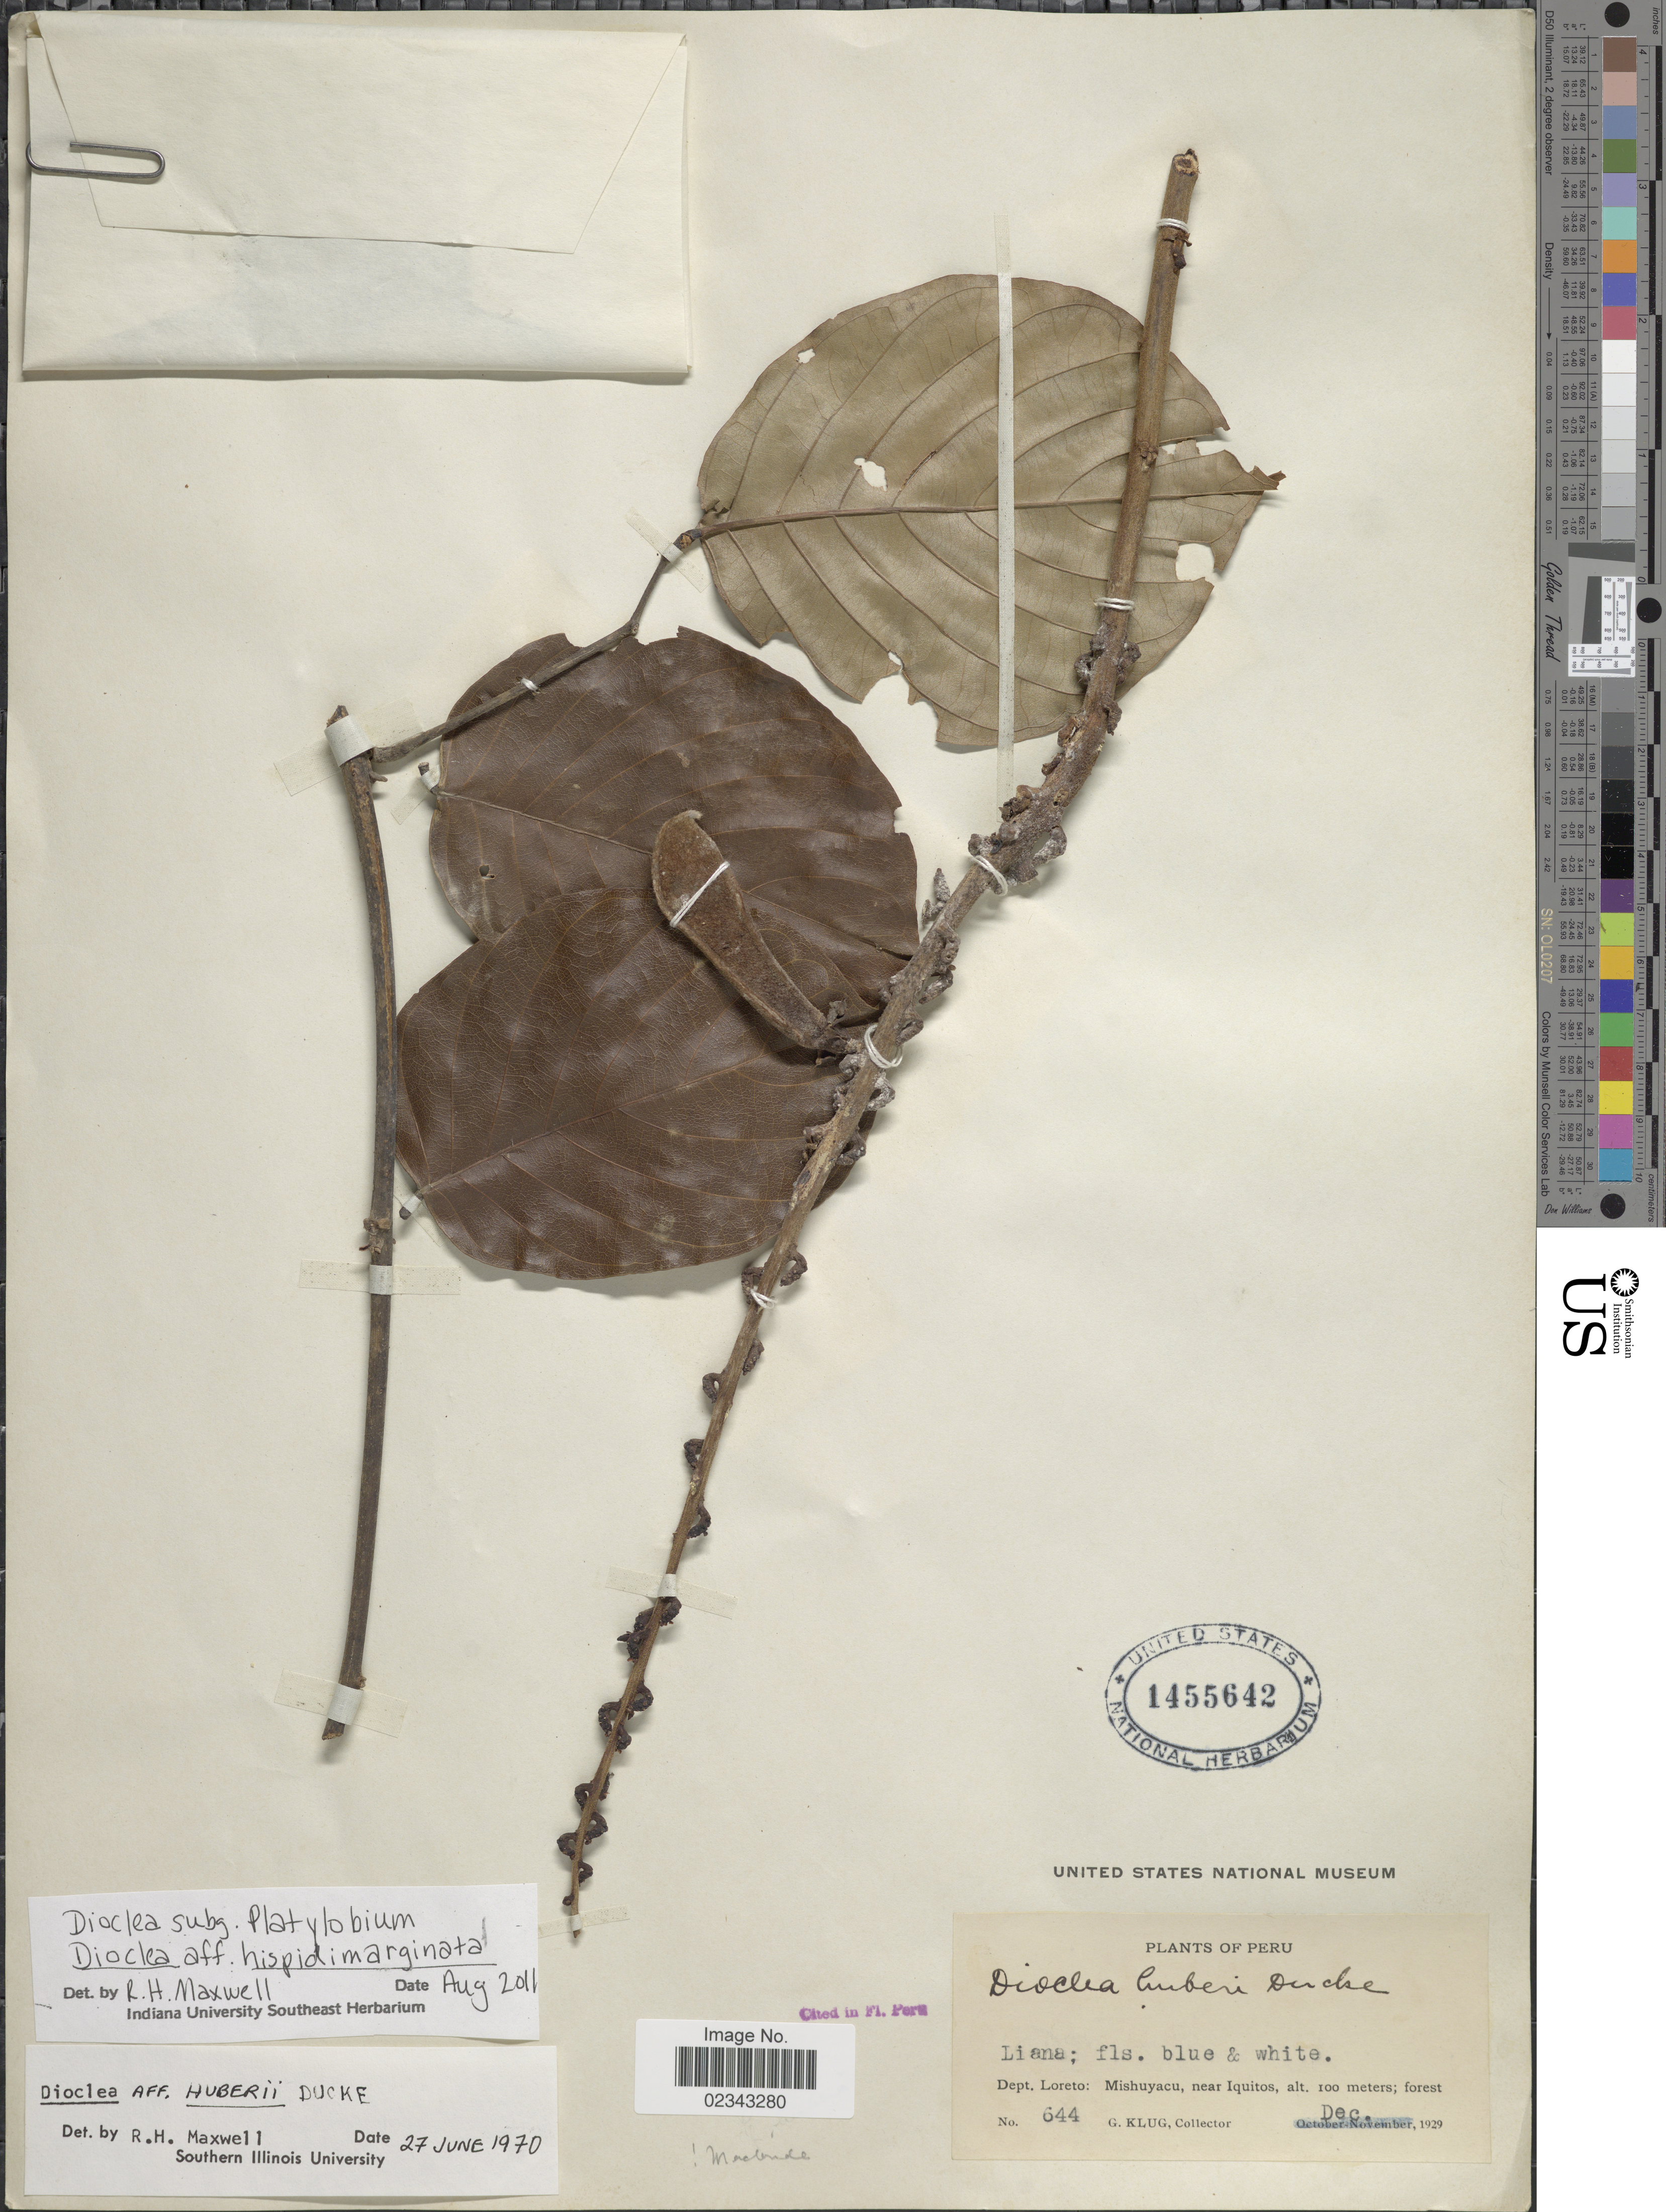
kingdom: Plantae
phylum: Tracheophyta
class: Magnoliopsida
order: Fabales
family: Fabaceae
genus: Macropsychanthus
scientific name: Macropsychanthus aff. hispidimarginatus (R.H. Maxwell) L.P. Queiroz & Snak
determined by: Strong, Mark T., (BOT), Smithsonian Institution - National Museum of Natural History (UNITED STATES)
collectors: G. Klug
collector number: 644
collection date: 1929-12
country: Peru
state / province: Loreto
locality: Dept. Loreto: Mishuyacu, near Iquitos; forest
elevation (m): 100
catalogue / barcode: US 1455642